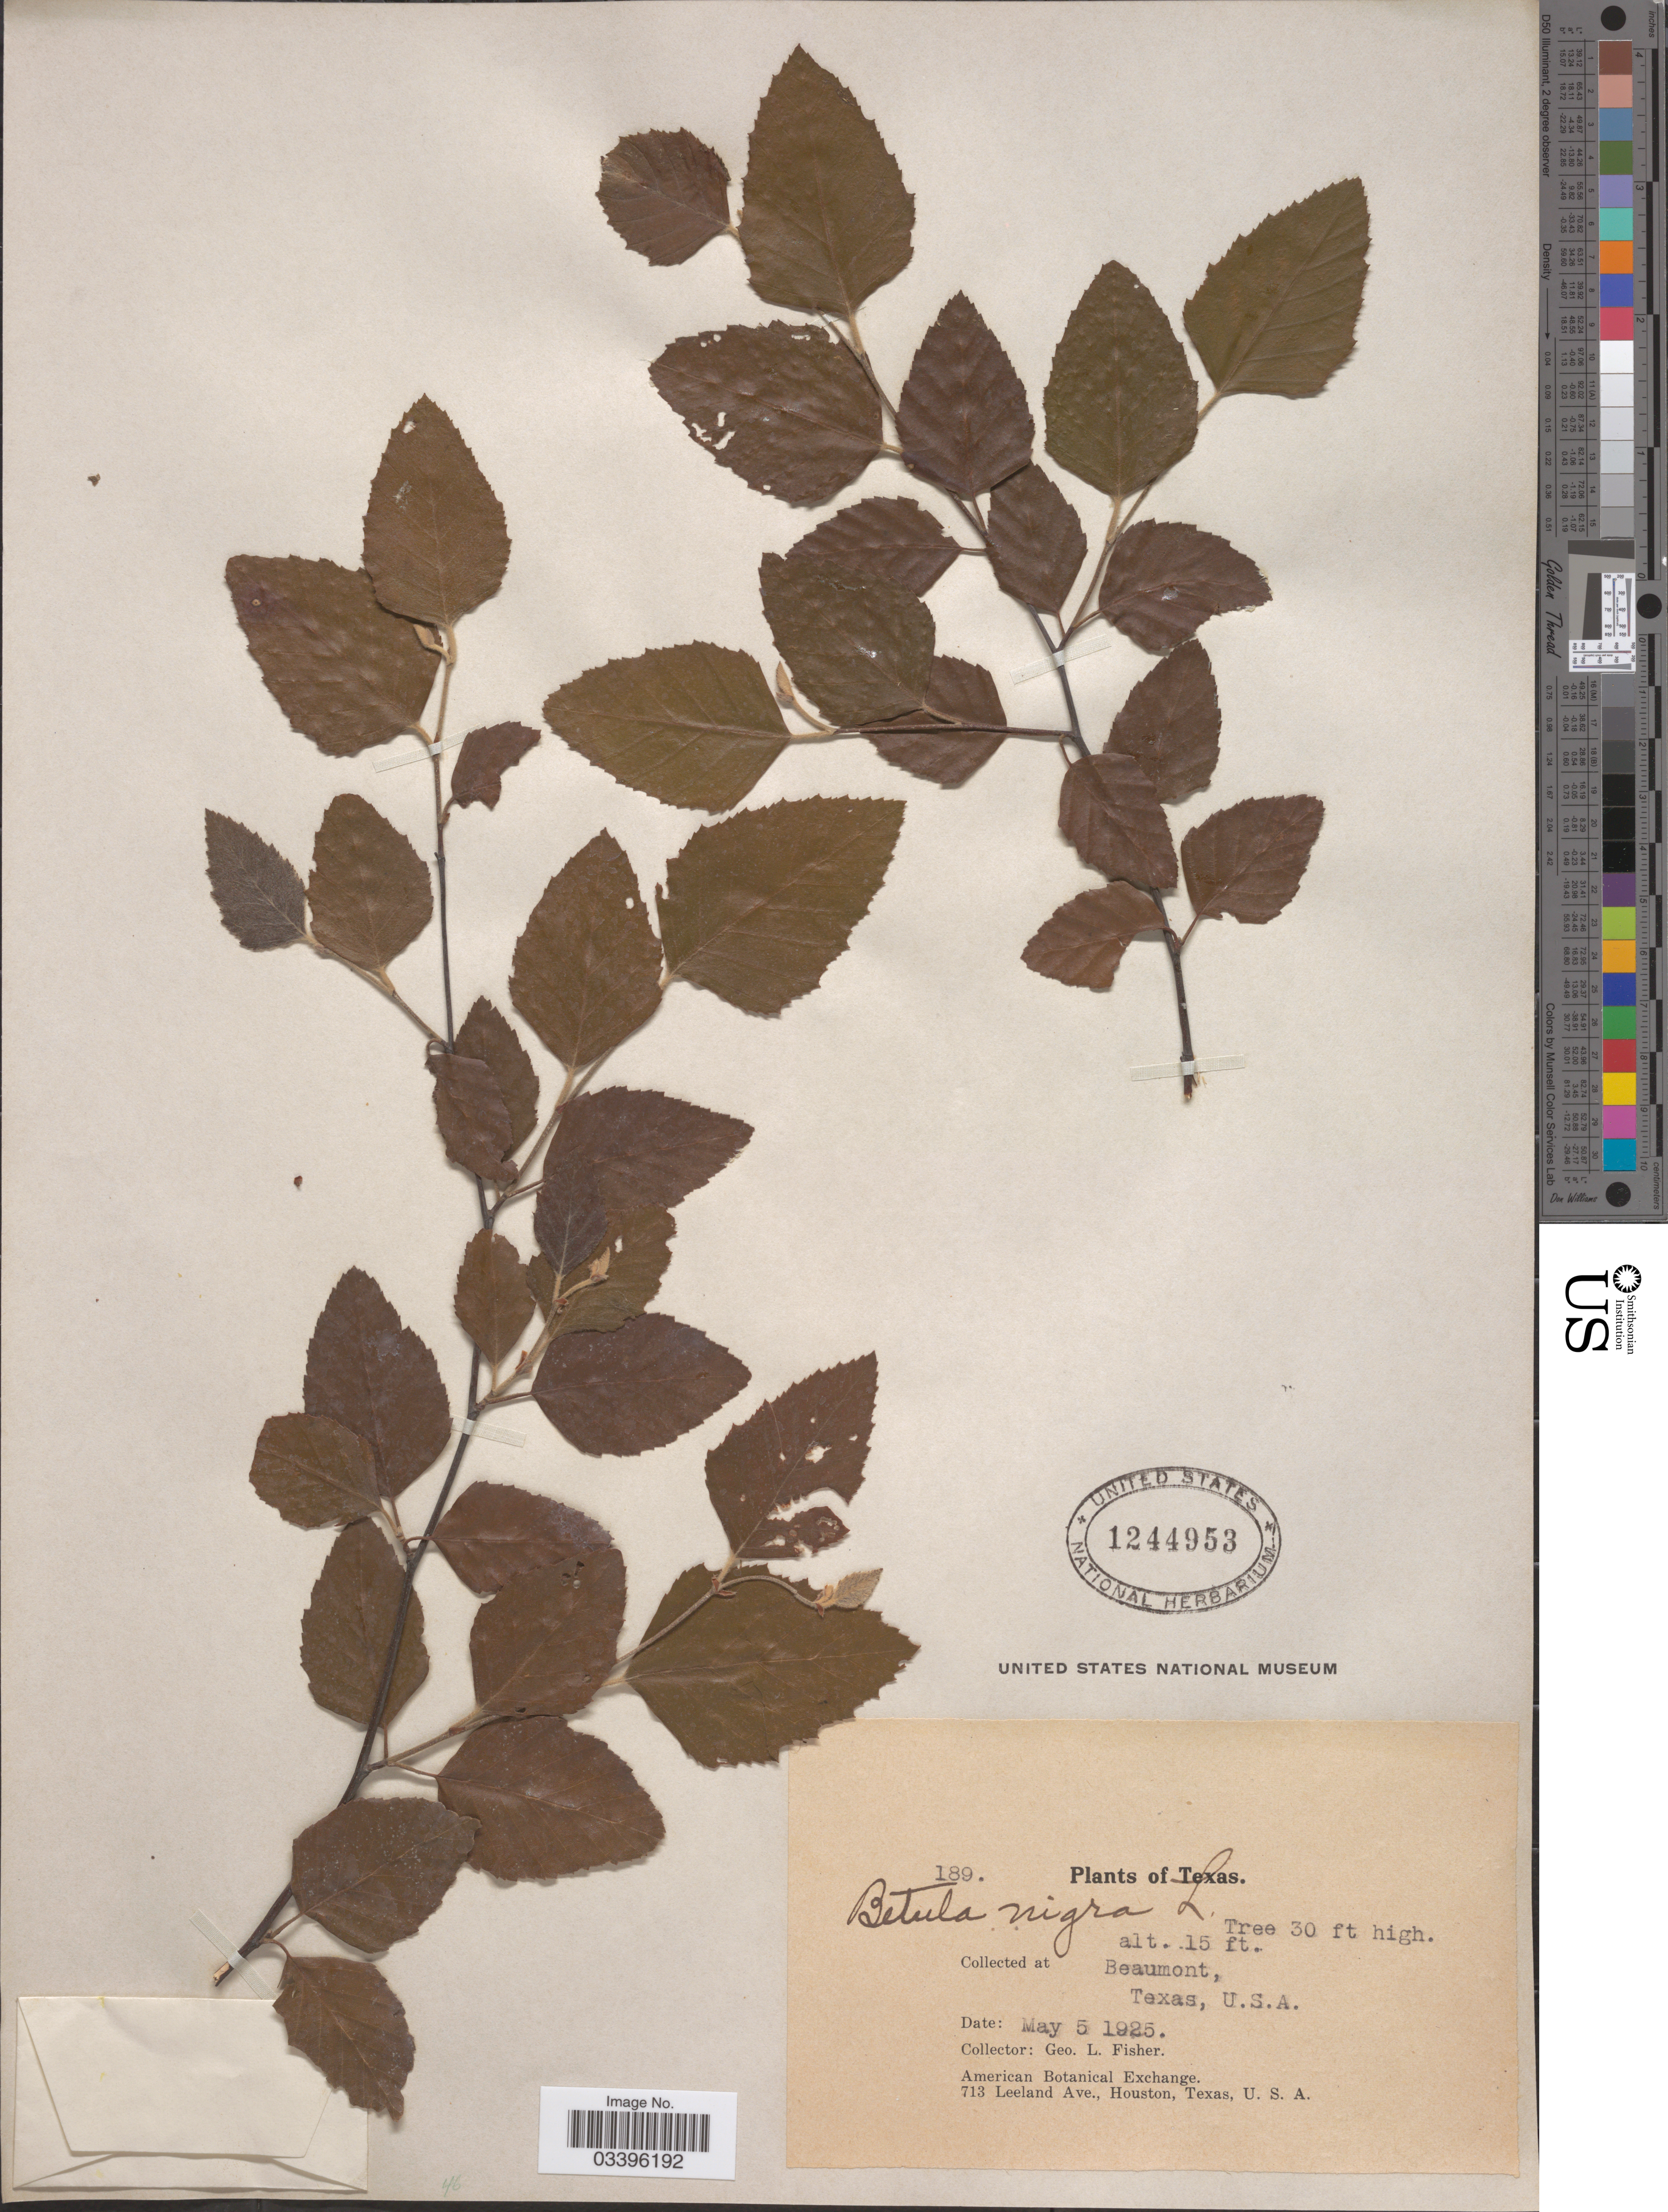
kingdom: Plantae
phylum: Tracheophyta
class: Magnoliopsida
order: Fagales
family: Betulaceae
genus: Betula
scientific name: Betula nigra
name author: L.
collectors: G. L. Fisher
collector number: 189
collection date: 1925-05-05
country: United States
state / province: Texas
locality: Beaumont.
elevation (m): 5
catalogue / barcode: US 1244953